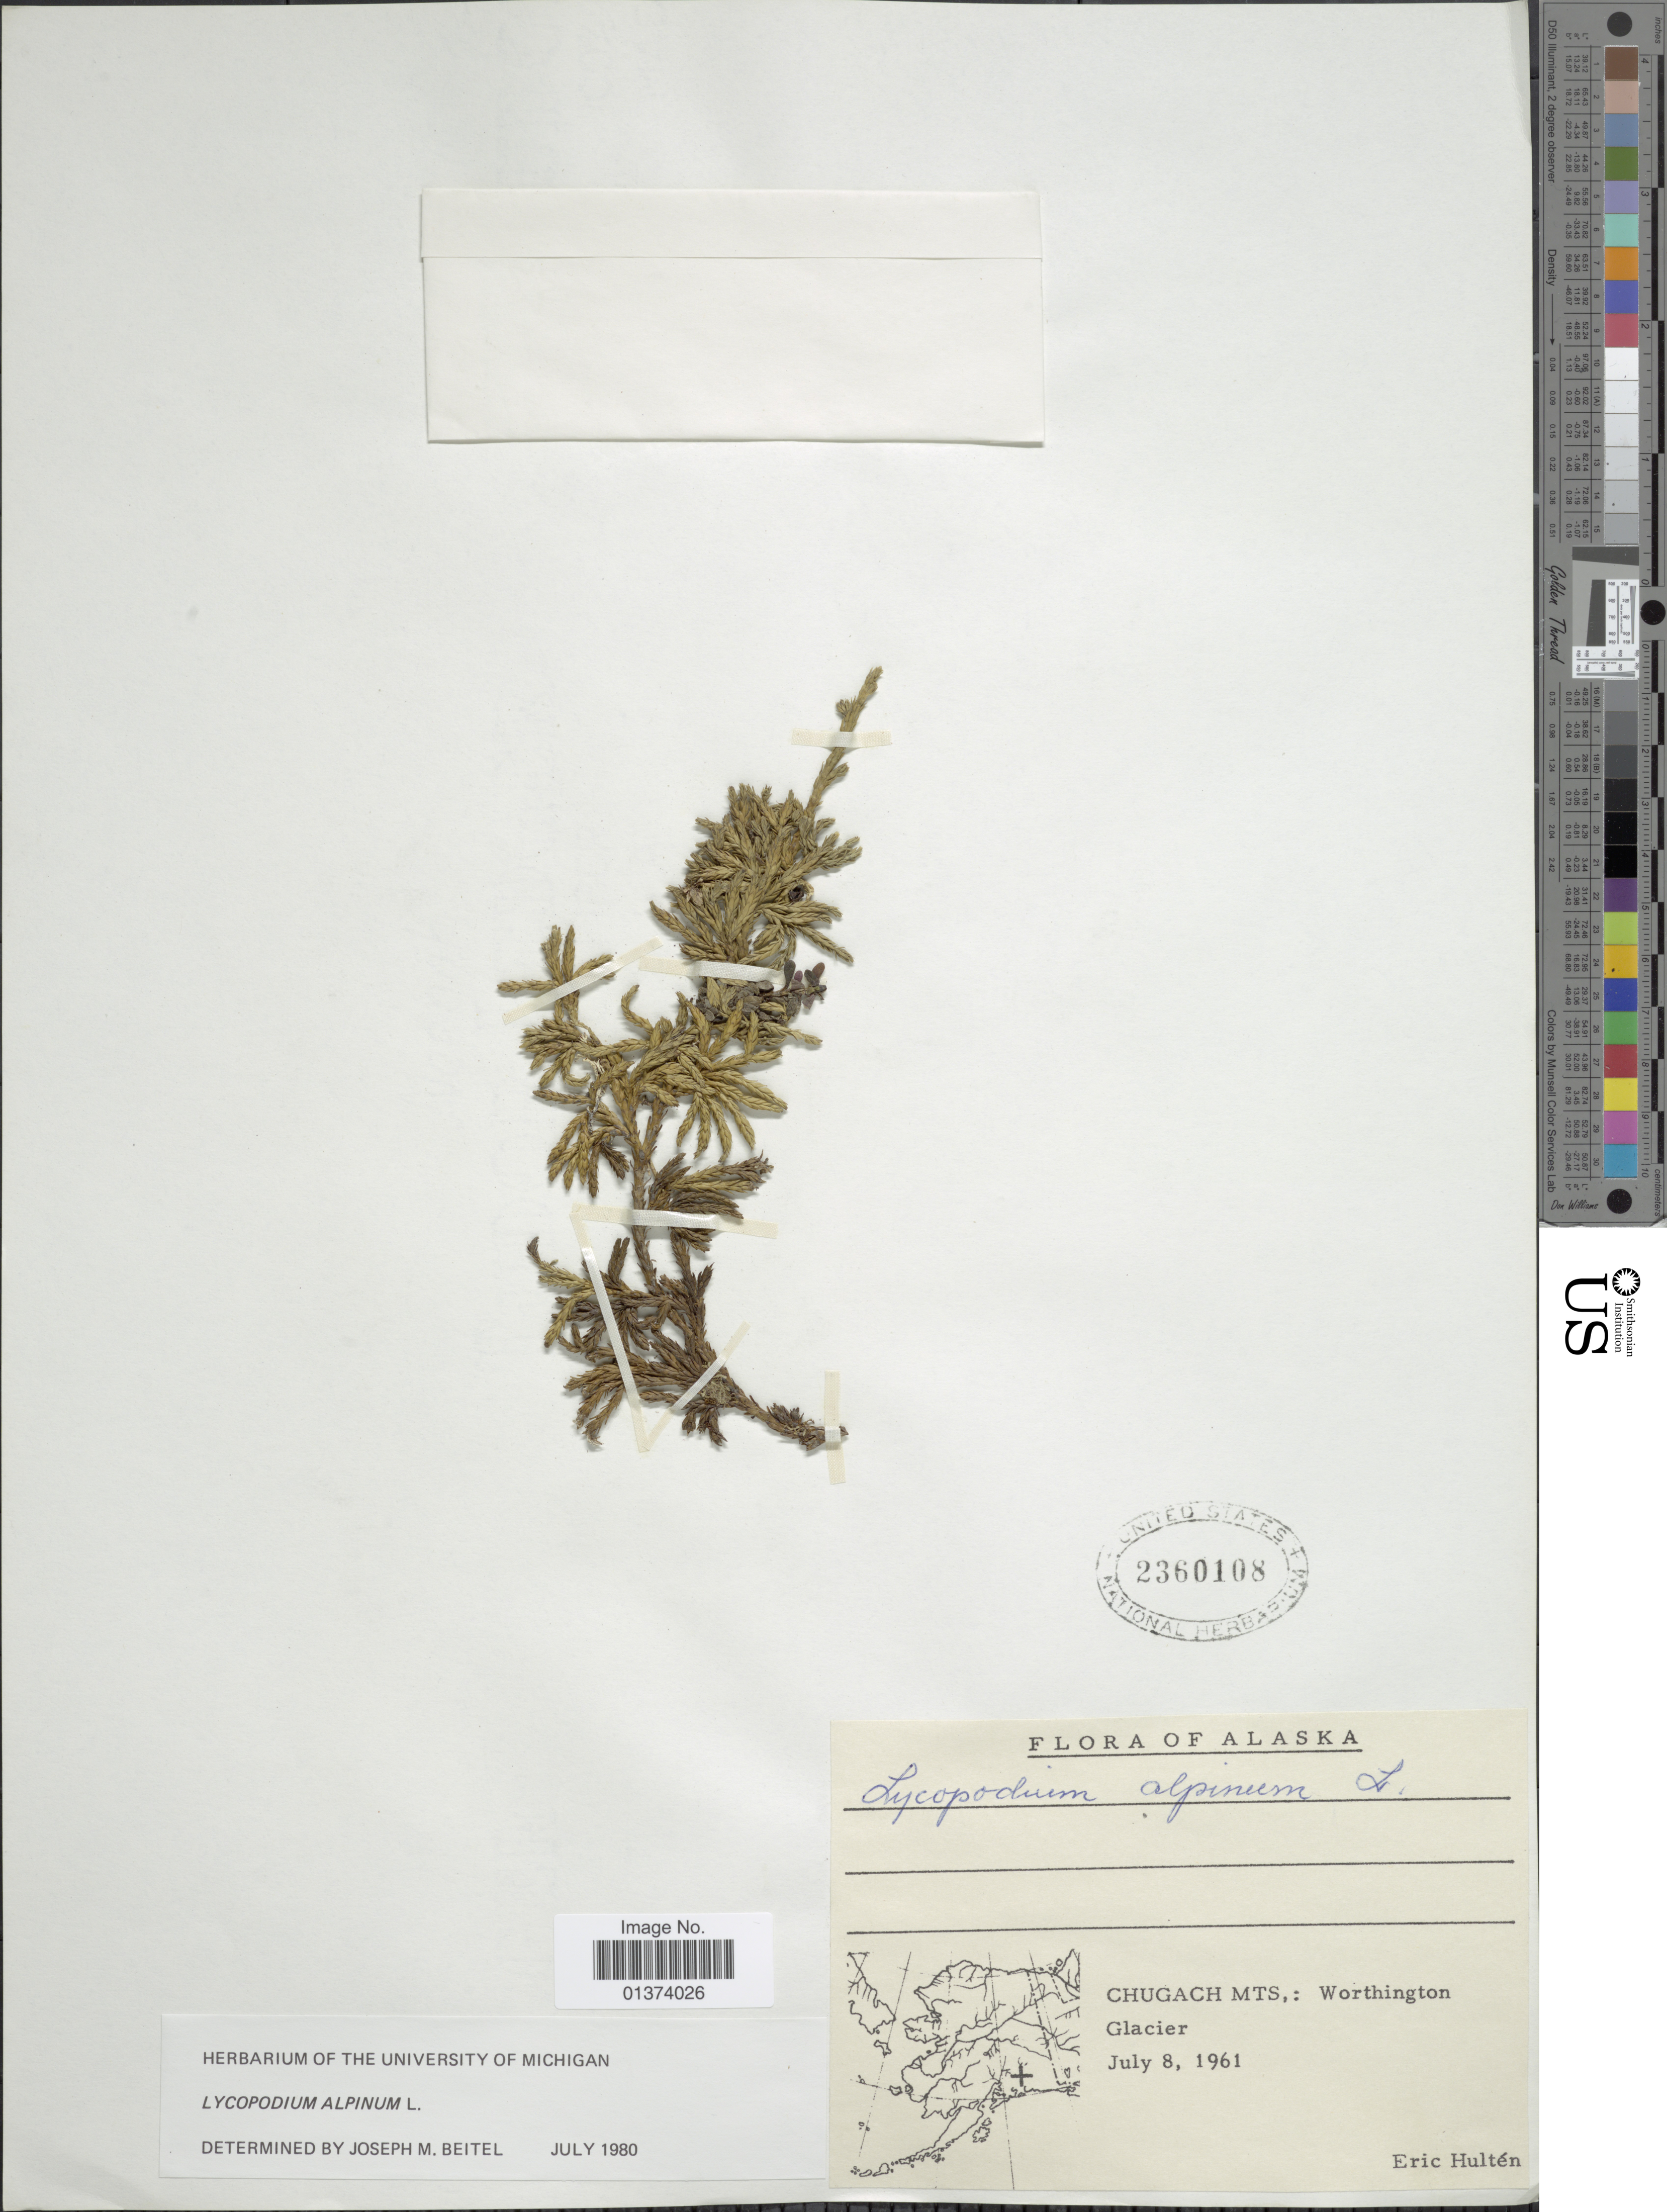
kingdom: Plantae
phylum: Tracheophyta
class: Lycopodiopsida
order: Lycopodiales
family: Lycopodiaceae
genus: Diphasiastrum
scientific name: Diphasiastrum alpinum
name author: (L.) Holub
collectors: E. G. Hultén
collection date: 1961-07-08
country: United States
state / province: Alaska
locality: Chugach Mts,: Worthington Glacier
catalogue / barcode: US 2360108